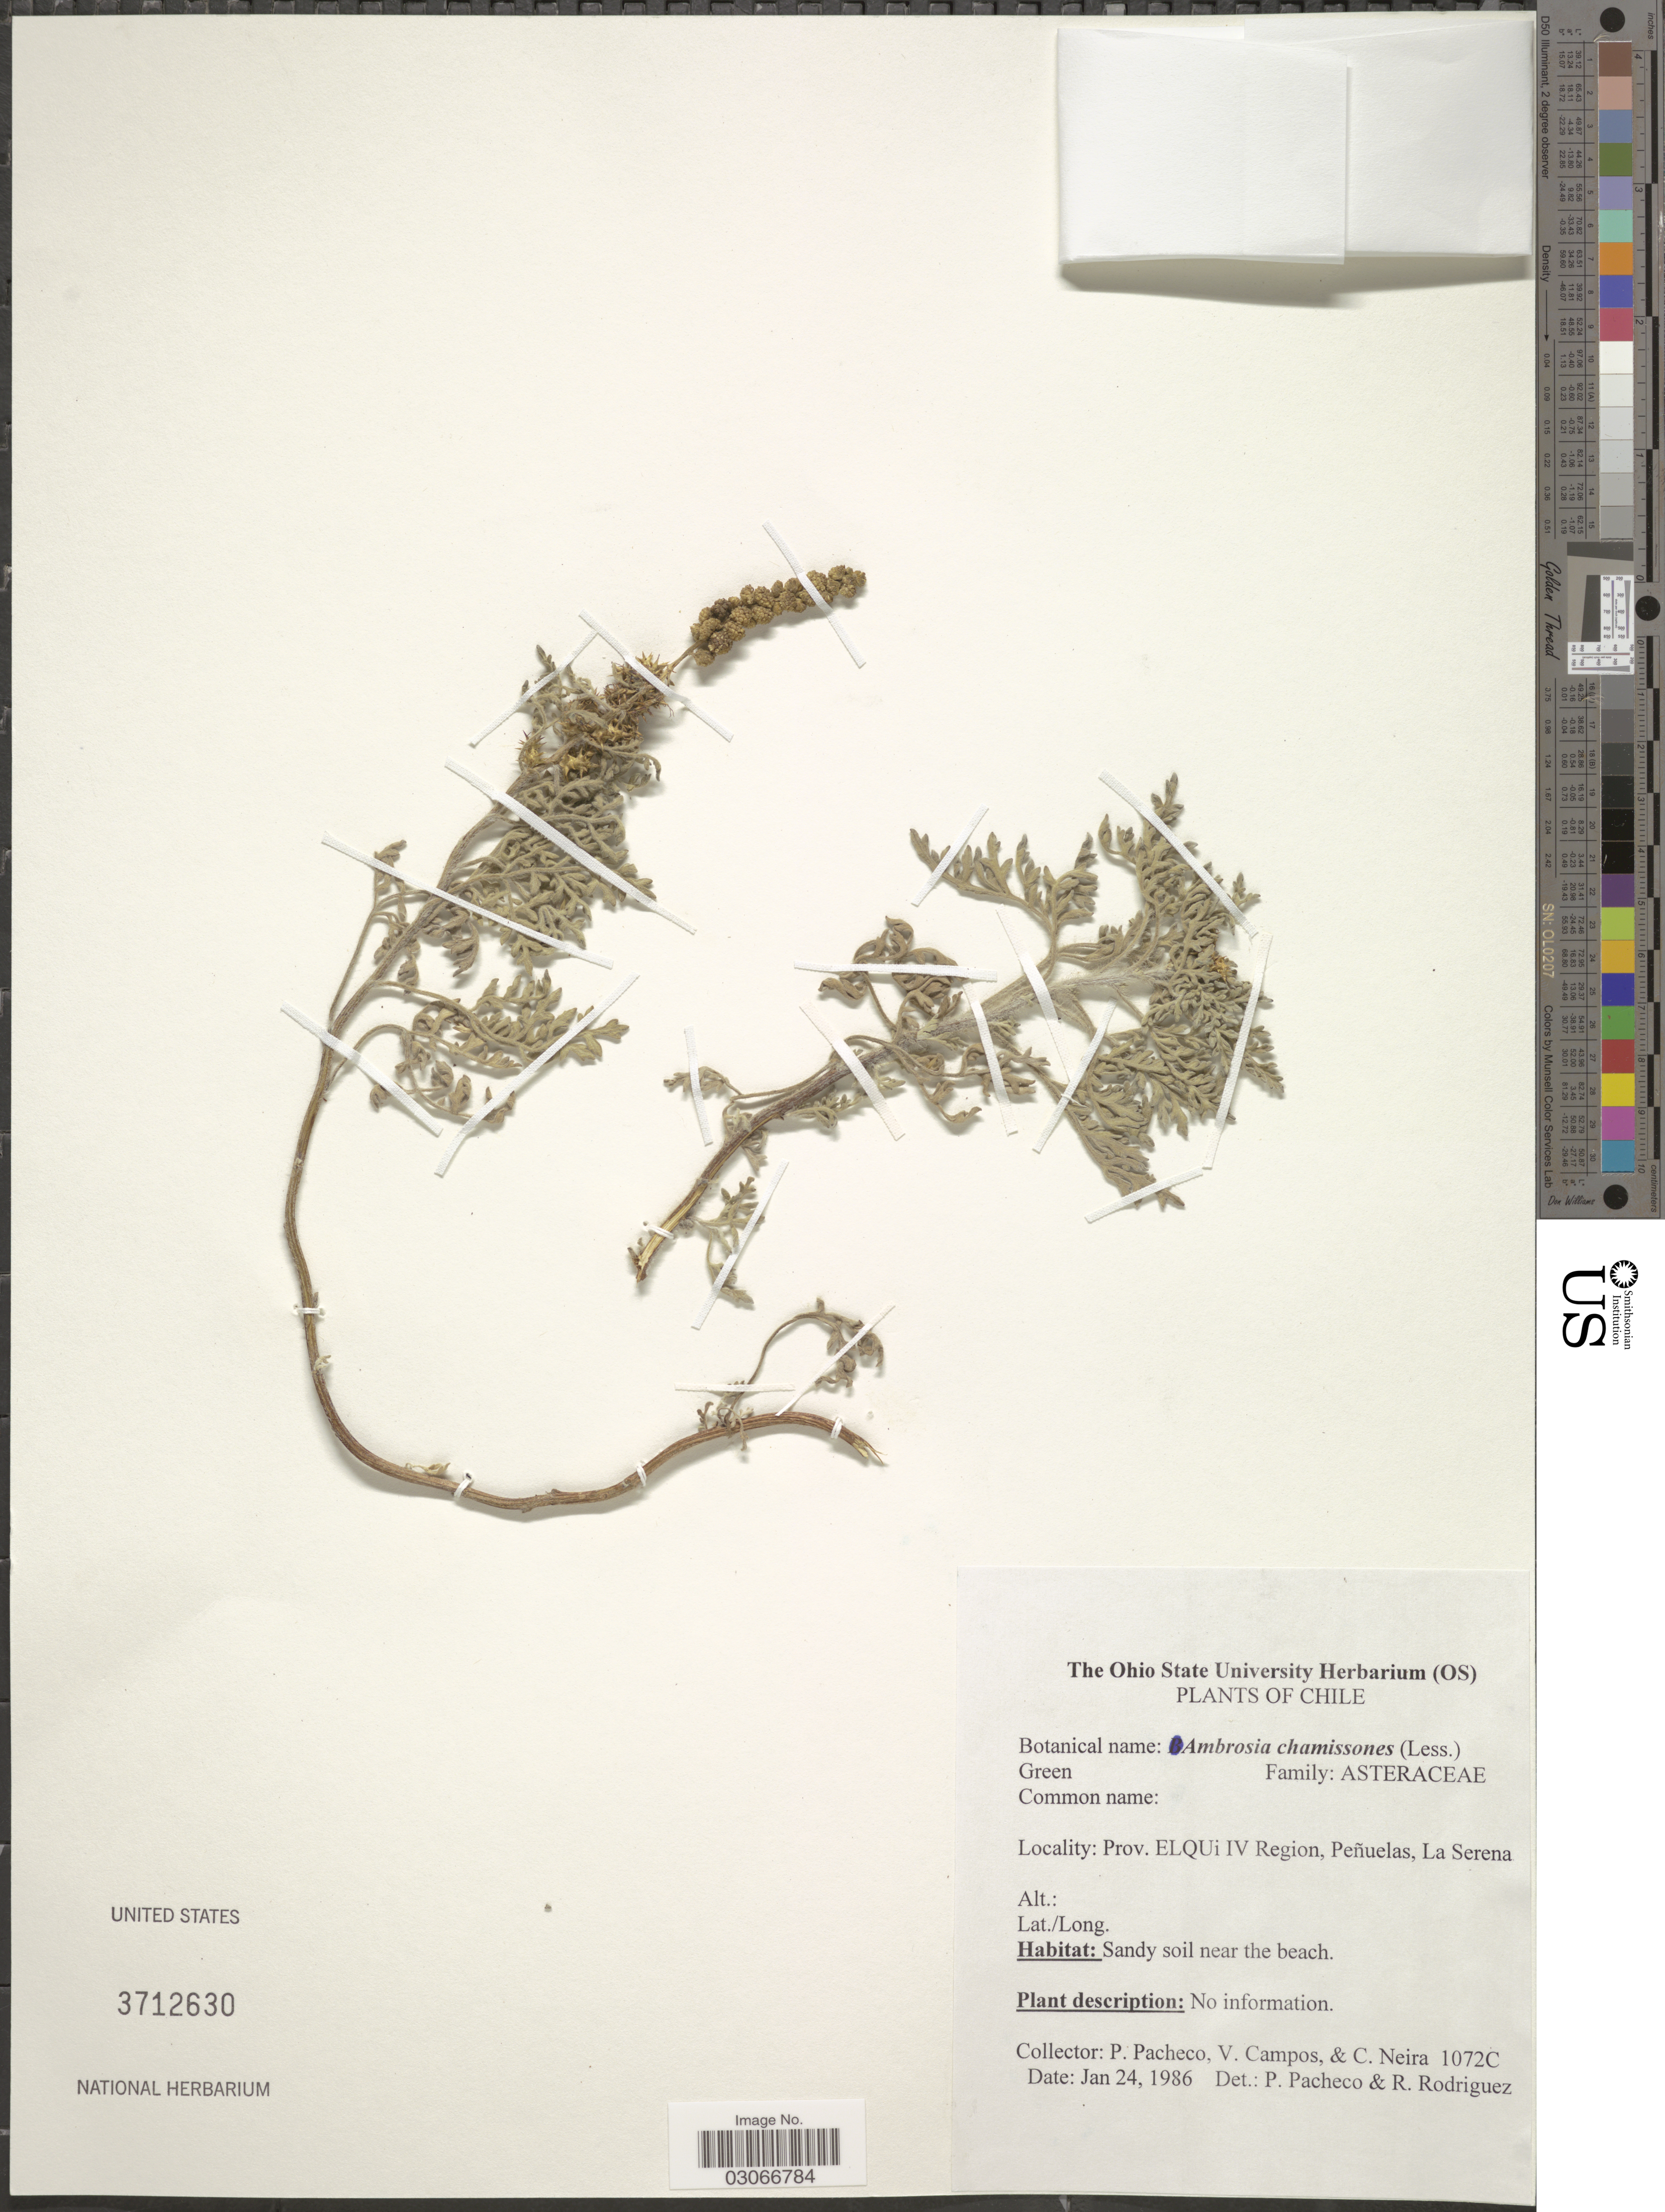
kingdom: Plantae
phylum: Tracheophyta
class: Magnoliopsida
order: Asterales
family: Asteraceae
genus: Ambrosia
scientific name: Ambrosia chamissonis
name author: (Less.) Greene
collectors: P. Pacheco, V. Campos & C. Neira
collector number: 1072C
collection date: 1986-01-24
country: Chile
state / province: Coquimbo (IV)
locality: Prov. Elqui IV Region, Peñuelas, La Serena.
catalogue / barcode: US 3712630